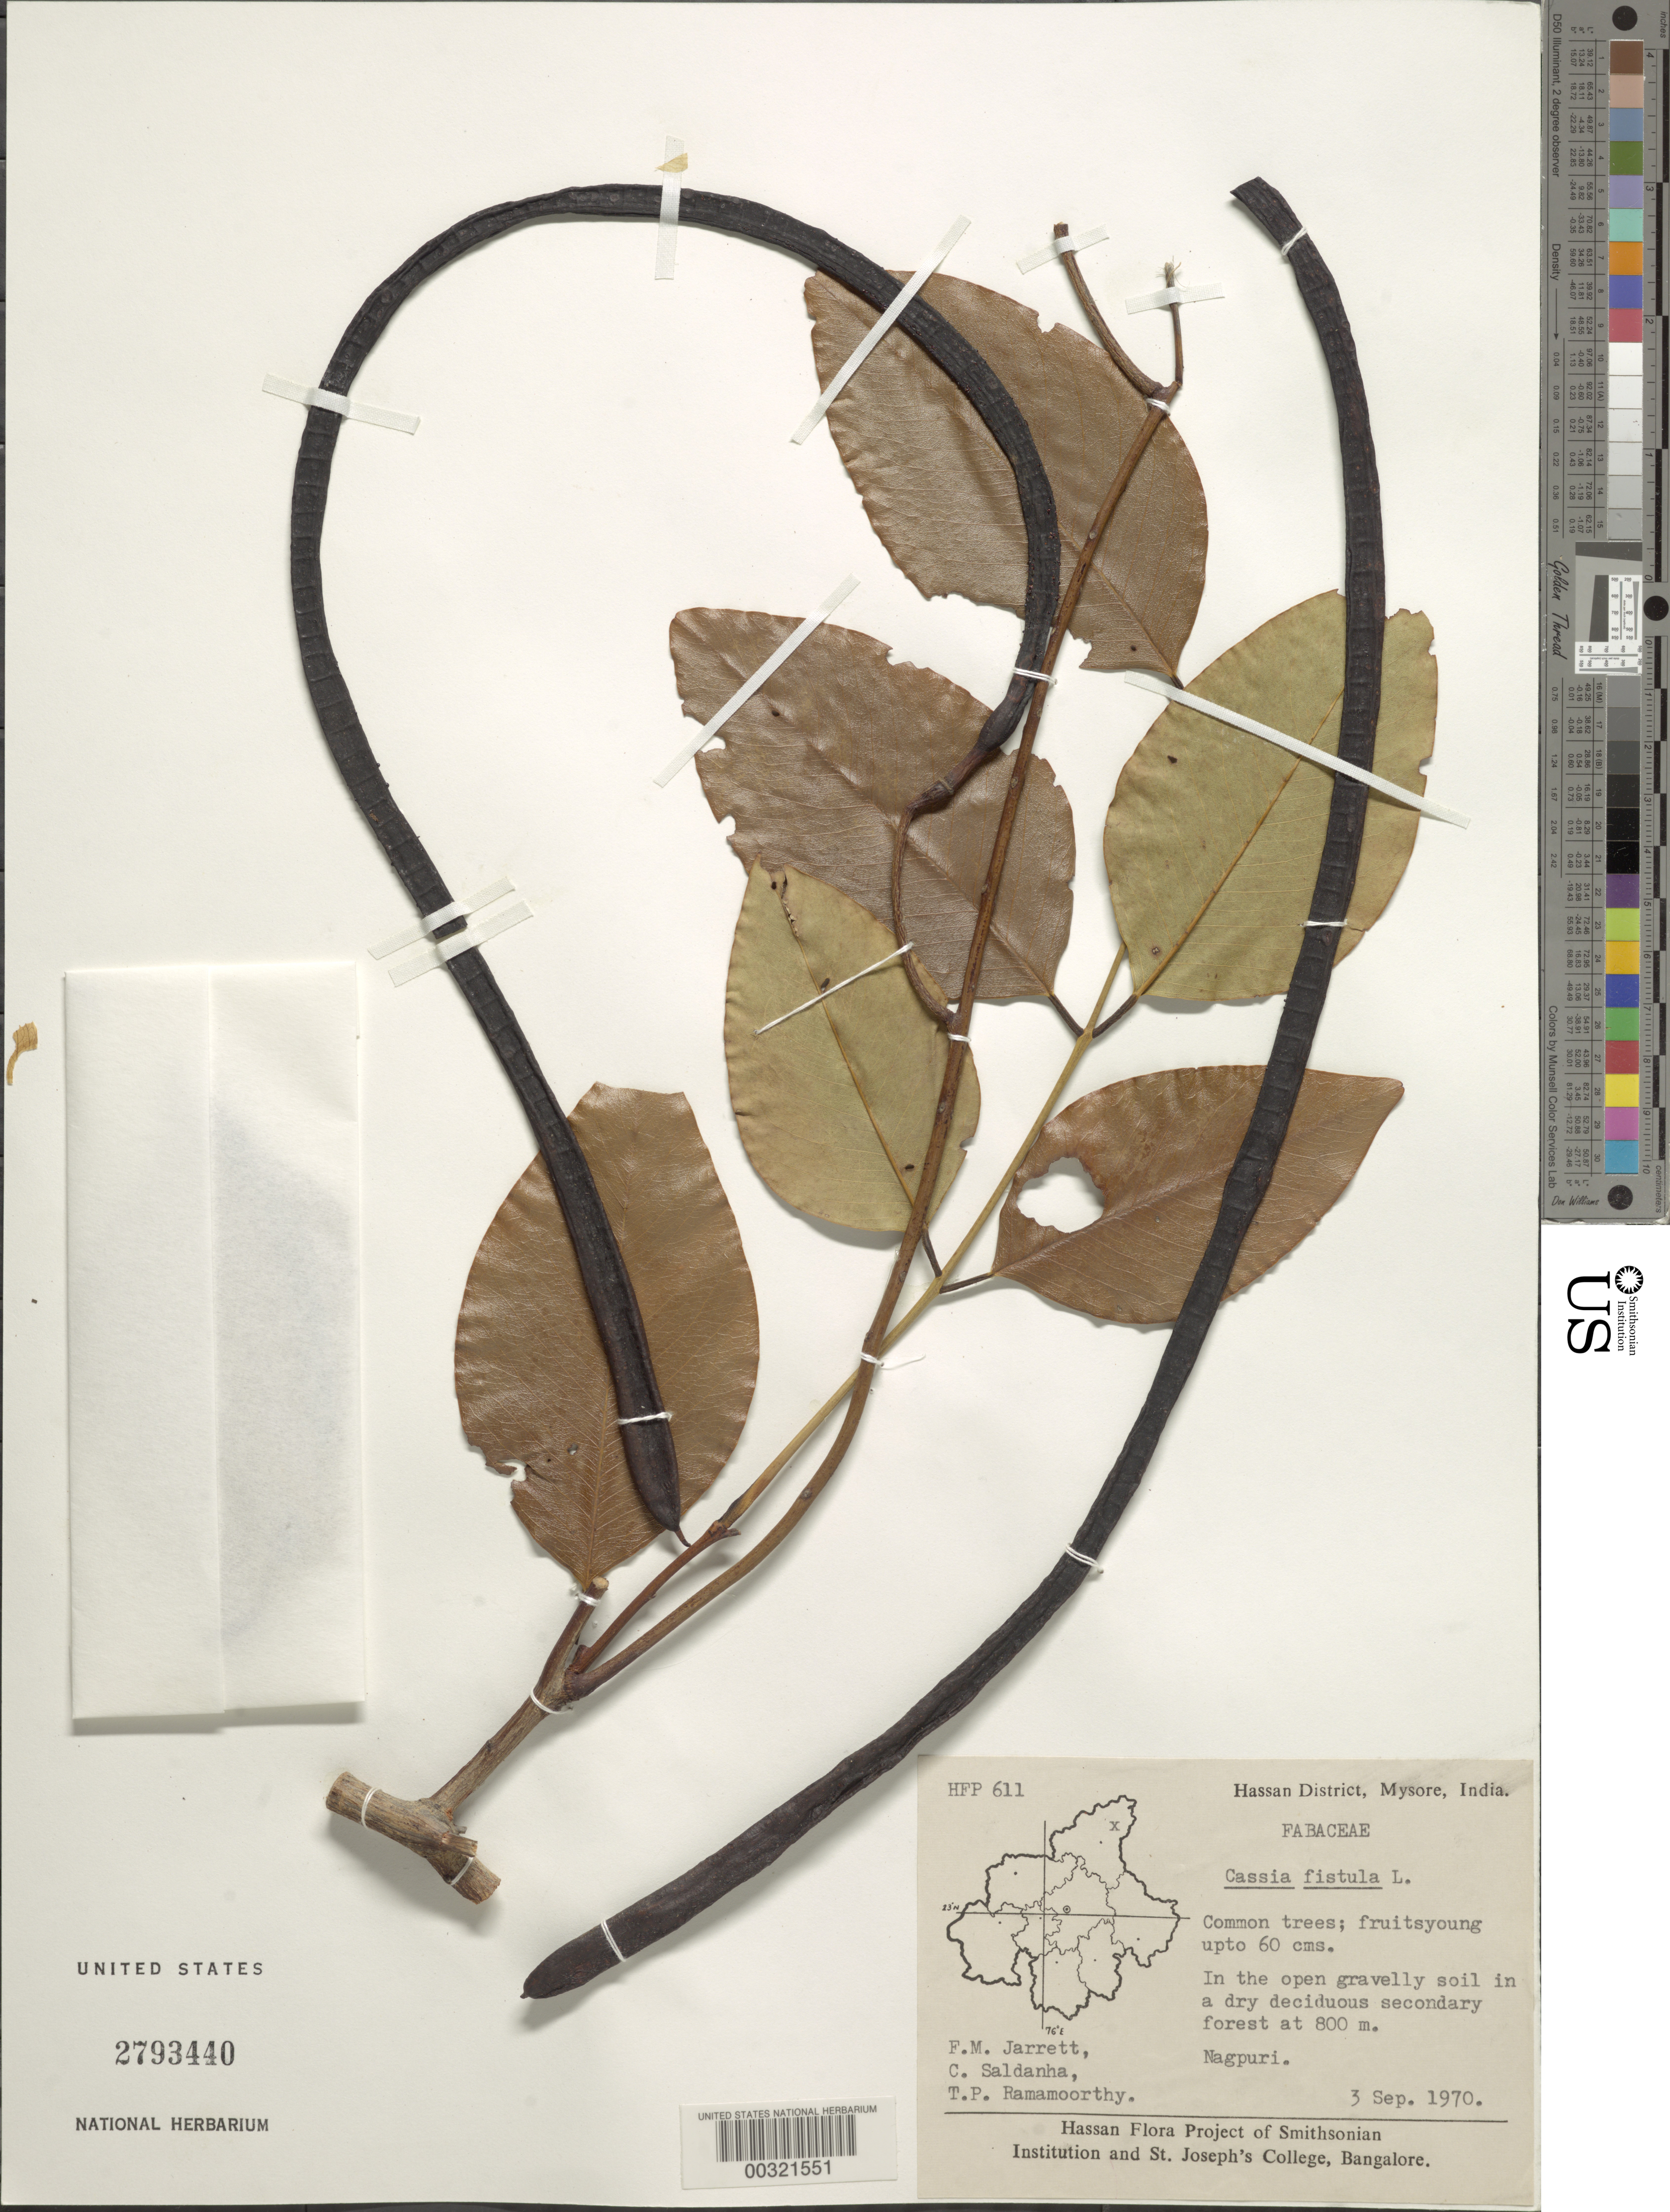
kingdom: Plantae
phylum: Tracheophyta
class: Magnoliopsida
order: Fabales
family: Fabaceae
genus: Cassia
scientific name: Cassia fistula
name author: L.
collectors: F. M. Jarrett, C. J. Saldanha & T. P. Ramamoorthy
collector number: Hfp 611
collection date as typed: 03 Sep 1970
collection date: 1970-09-03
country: India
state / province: Karnataka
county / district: Hassan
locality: Nagpuri, mysore state [mysore state = karnataka.]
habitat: Open gravelly soil in dry deciduous secondary forest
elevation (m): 800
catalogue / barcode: US 2793440